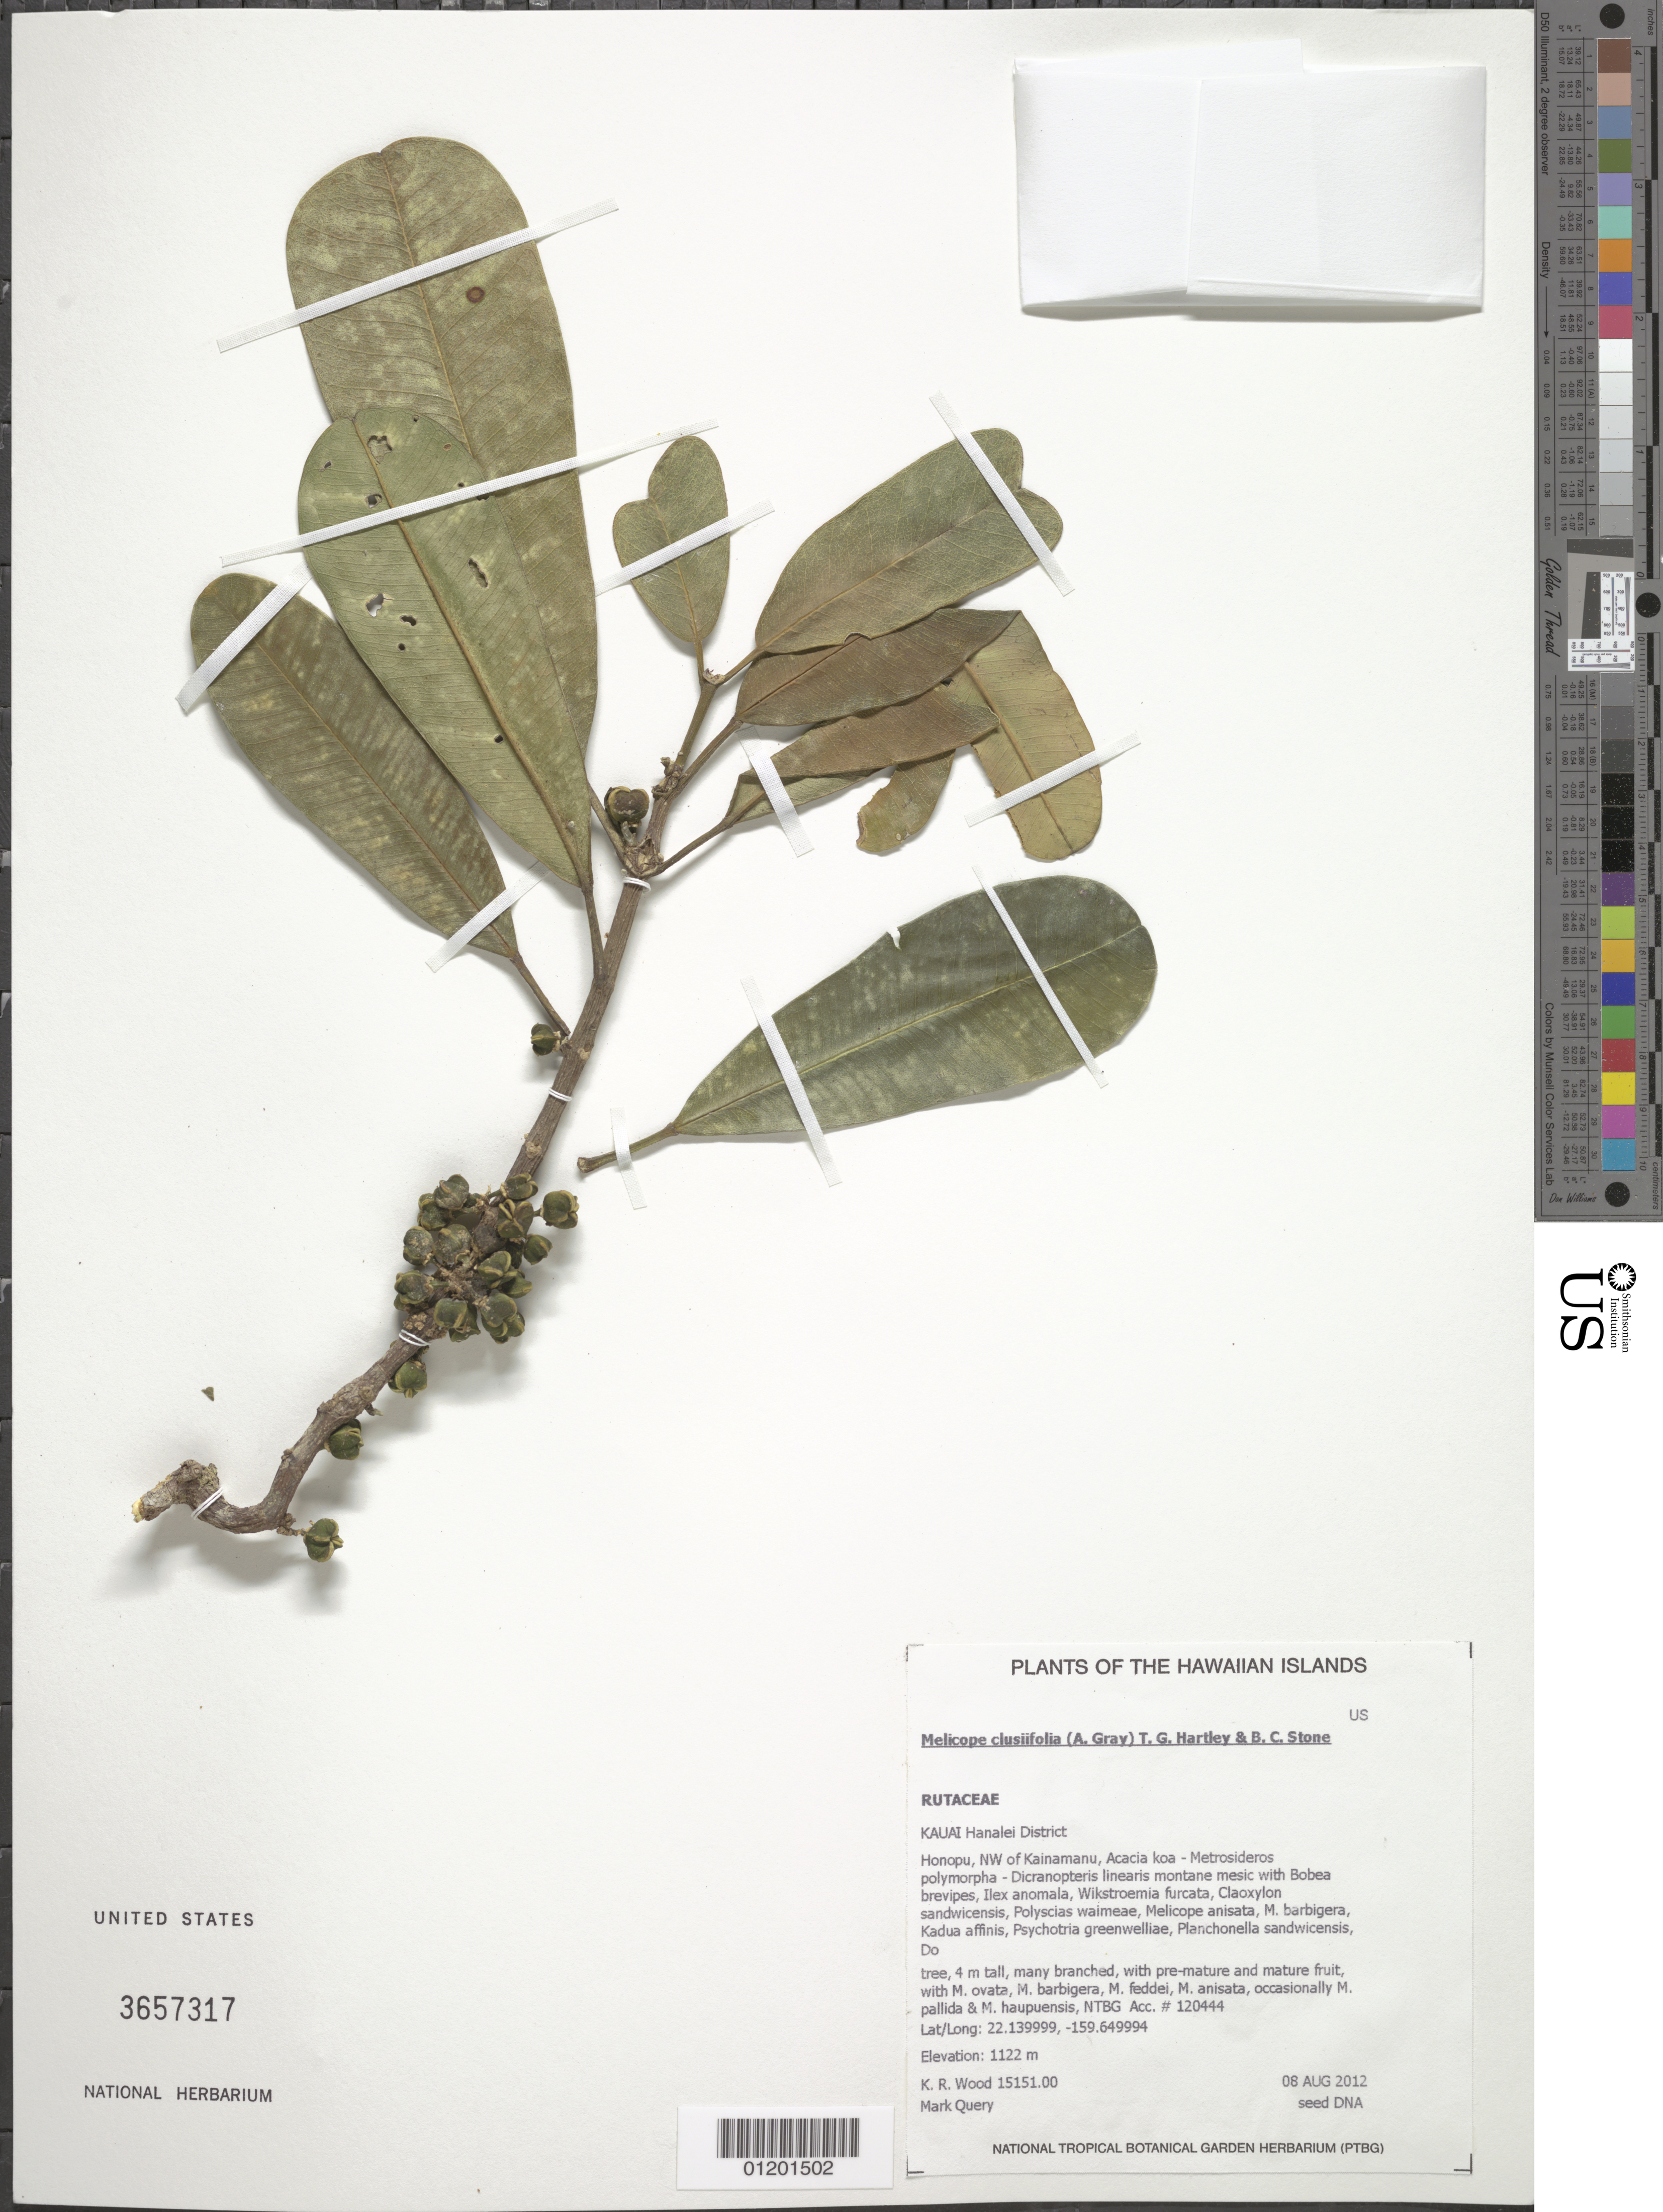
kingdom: Plantae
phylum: Tracheophyta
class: Magnoliopsida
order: Sapindales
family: Rutaceae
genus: Melicope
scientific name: Melicope clusiifolia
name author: (A. Gray) T.G. Hartley & B.C. Stone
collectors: K. R. Wood & M. Query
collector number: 15151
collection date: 2012-08-08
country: United States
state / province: Hawaii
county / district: Kauai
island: Kaua'i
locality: Hanalei District, Honopu, NW of Kainamanu.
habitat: Montane mesic forest.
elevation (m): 1122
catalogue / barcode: US 3657317